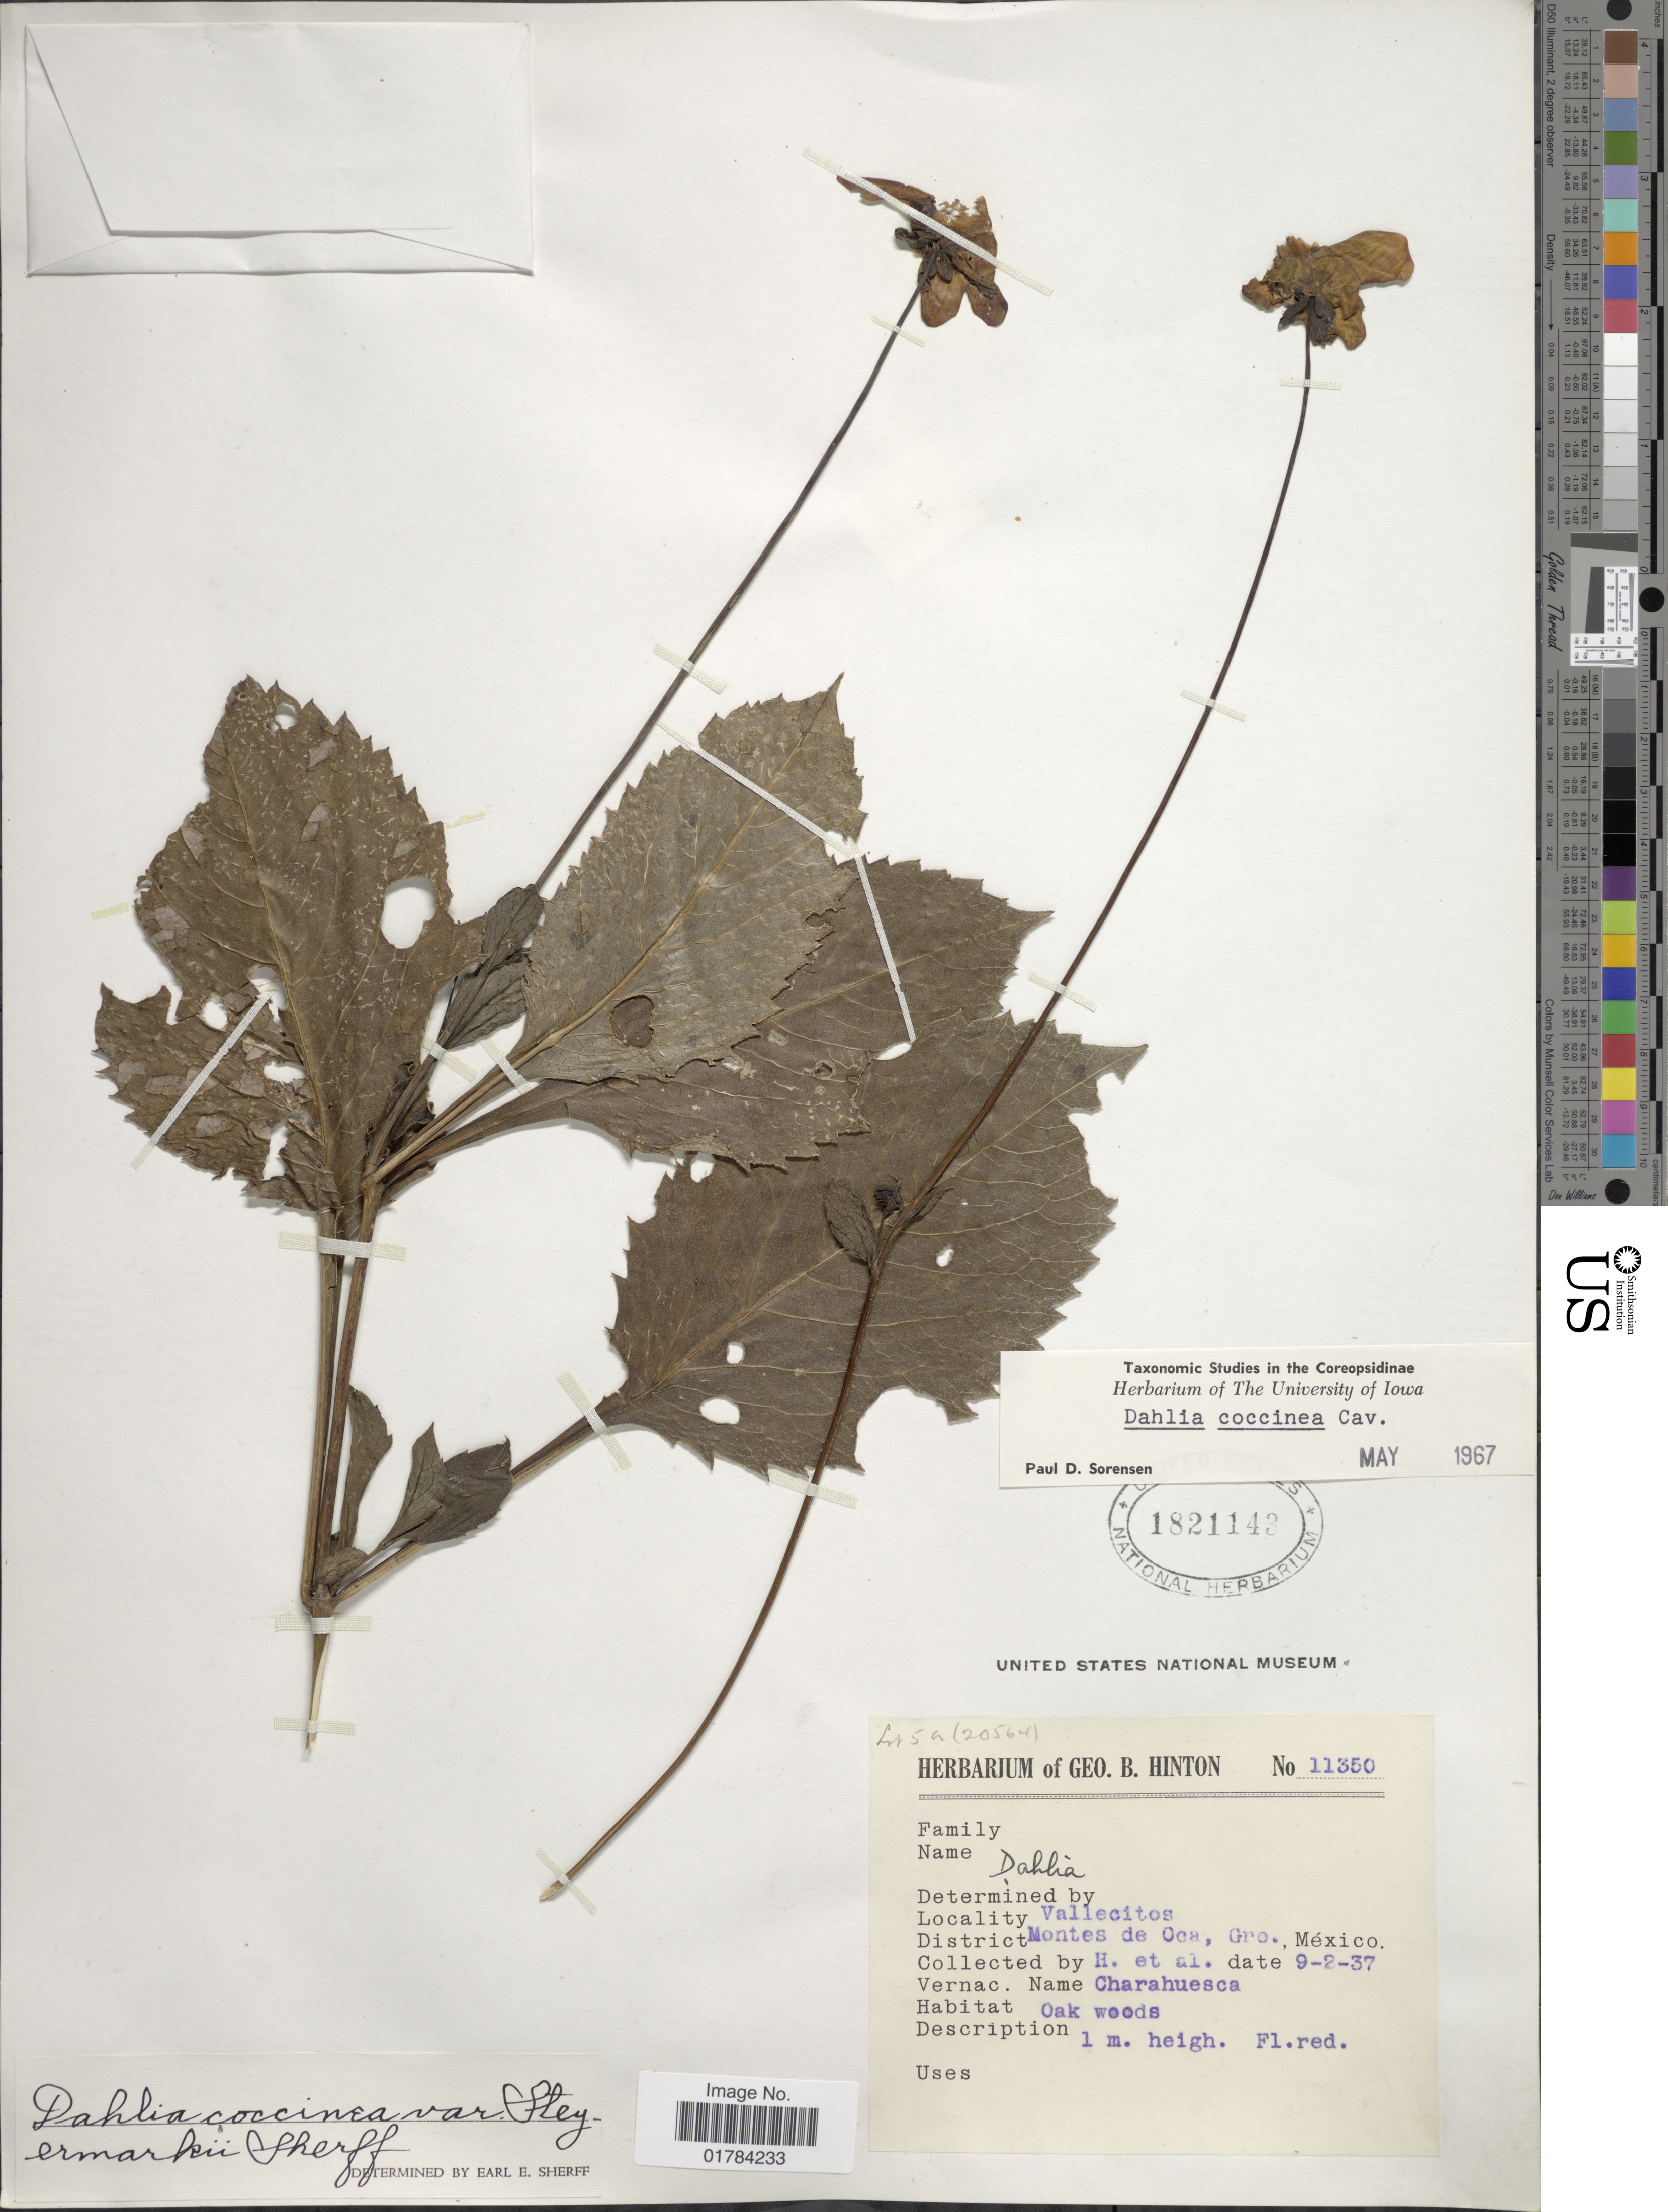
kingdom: Plantae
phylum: Tracheophyta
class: Magnoliopsida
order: Asterales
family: Asteraceae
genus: Dahlia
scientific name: Dahlia coccinea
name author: Cav.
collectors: G. B. Hinton & et al.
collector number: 11350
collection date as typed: Transcribed d/m/y: 2/9/37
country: Mexico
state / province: Guerrero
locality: Vallecitos, District Montes de Oca, Gro.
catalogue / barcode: US 1821143